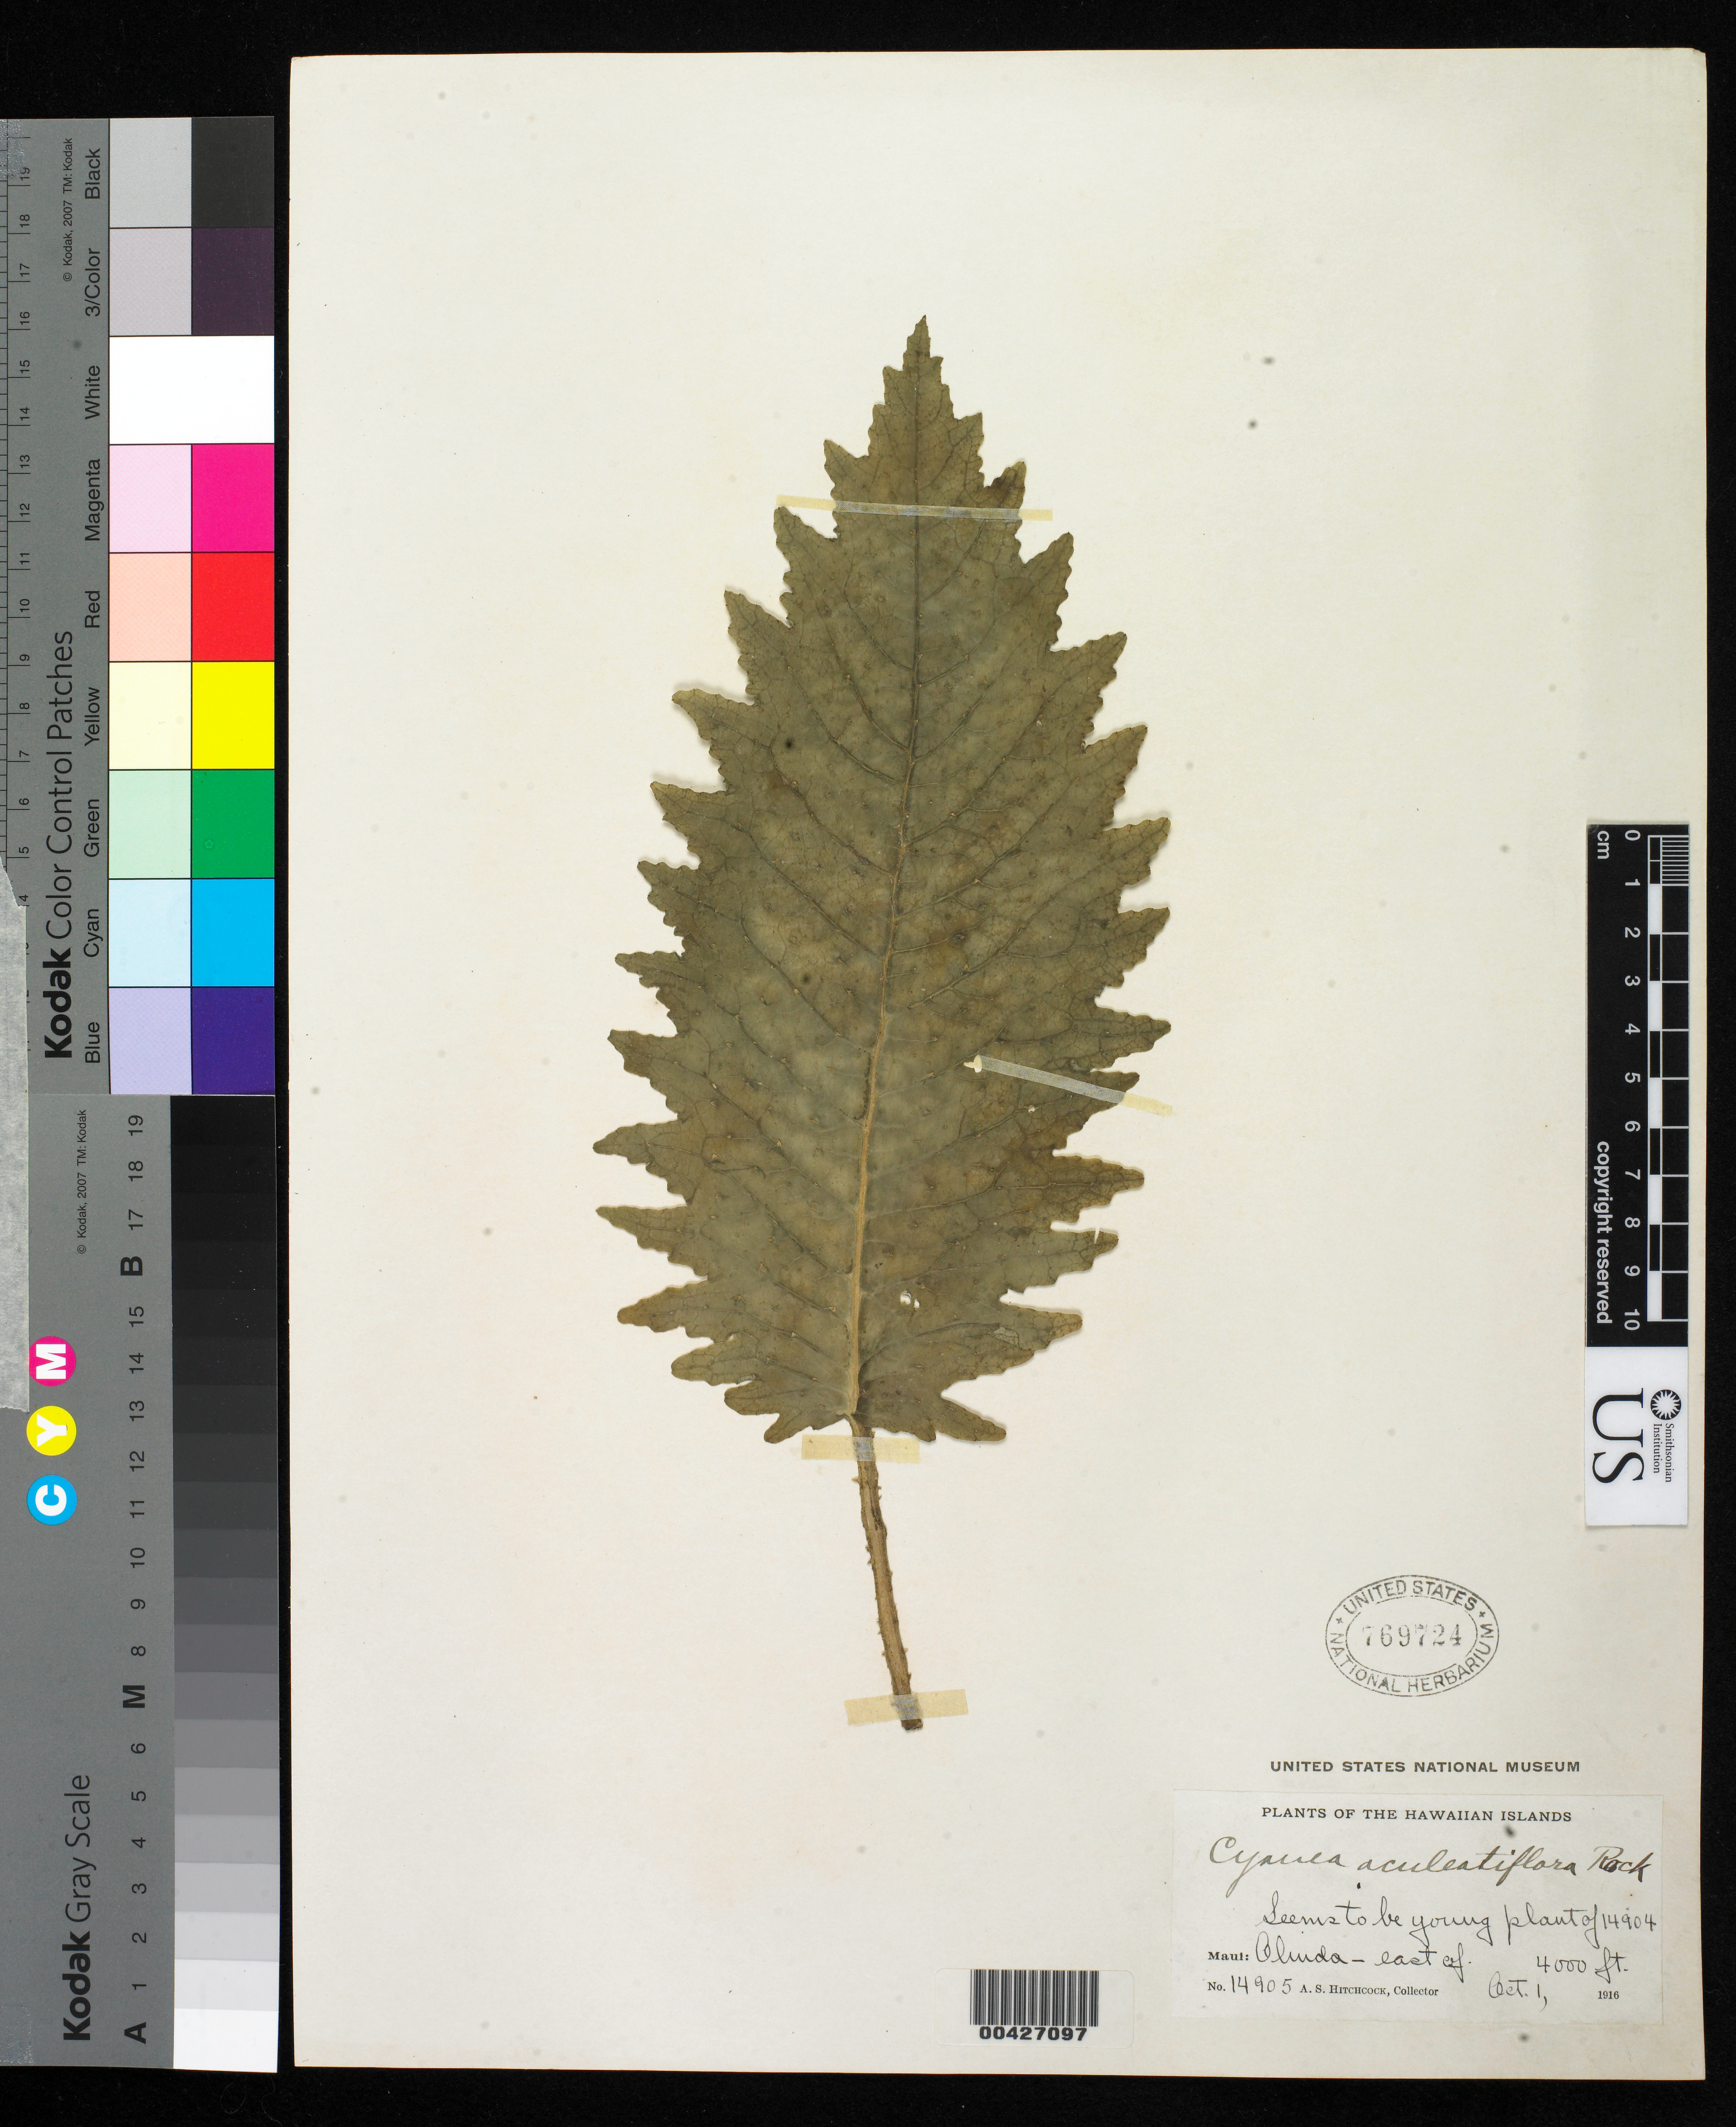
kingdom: Plantae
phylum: Tracheophyta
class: Magnoliopsida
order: Asterales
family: Campanulaceae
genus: Cyanea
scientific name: Cyanea aculeatiflora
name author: Rock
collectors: A. S. Hitchcock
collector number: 14905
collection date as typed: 1 Oct 1916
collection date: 1916-10-01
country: United States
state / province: Hawaii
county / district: Maui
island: Maui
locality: Olinda - E of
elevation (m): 1219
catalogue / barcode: US 769724